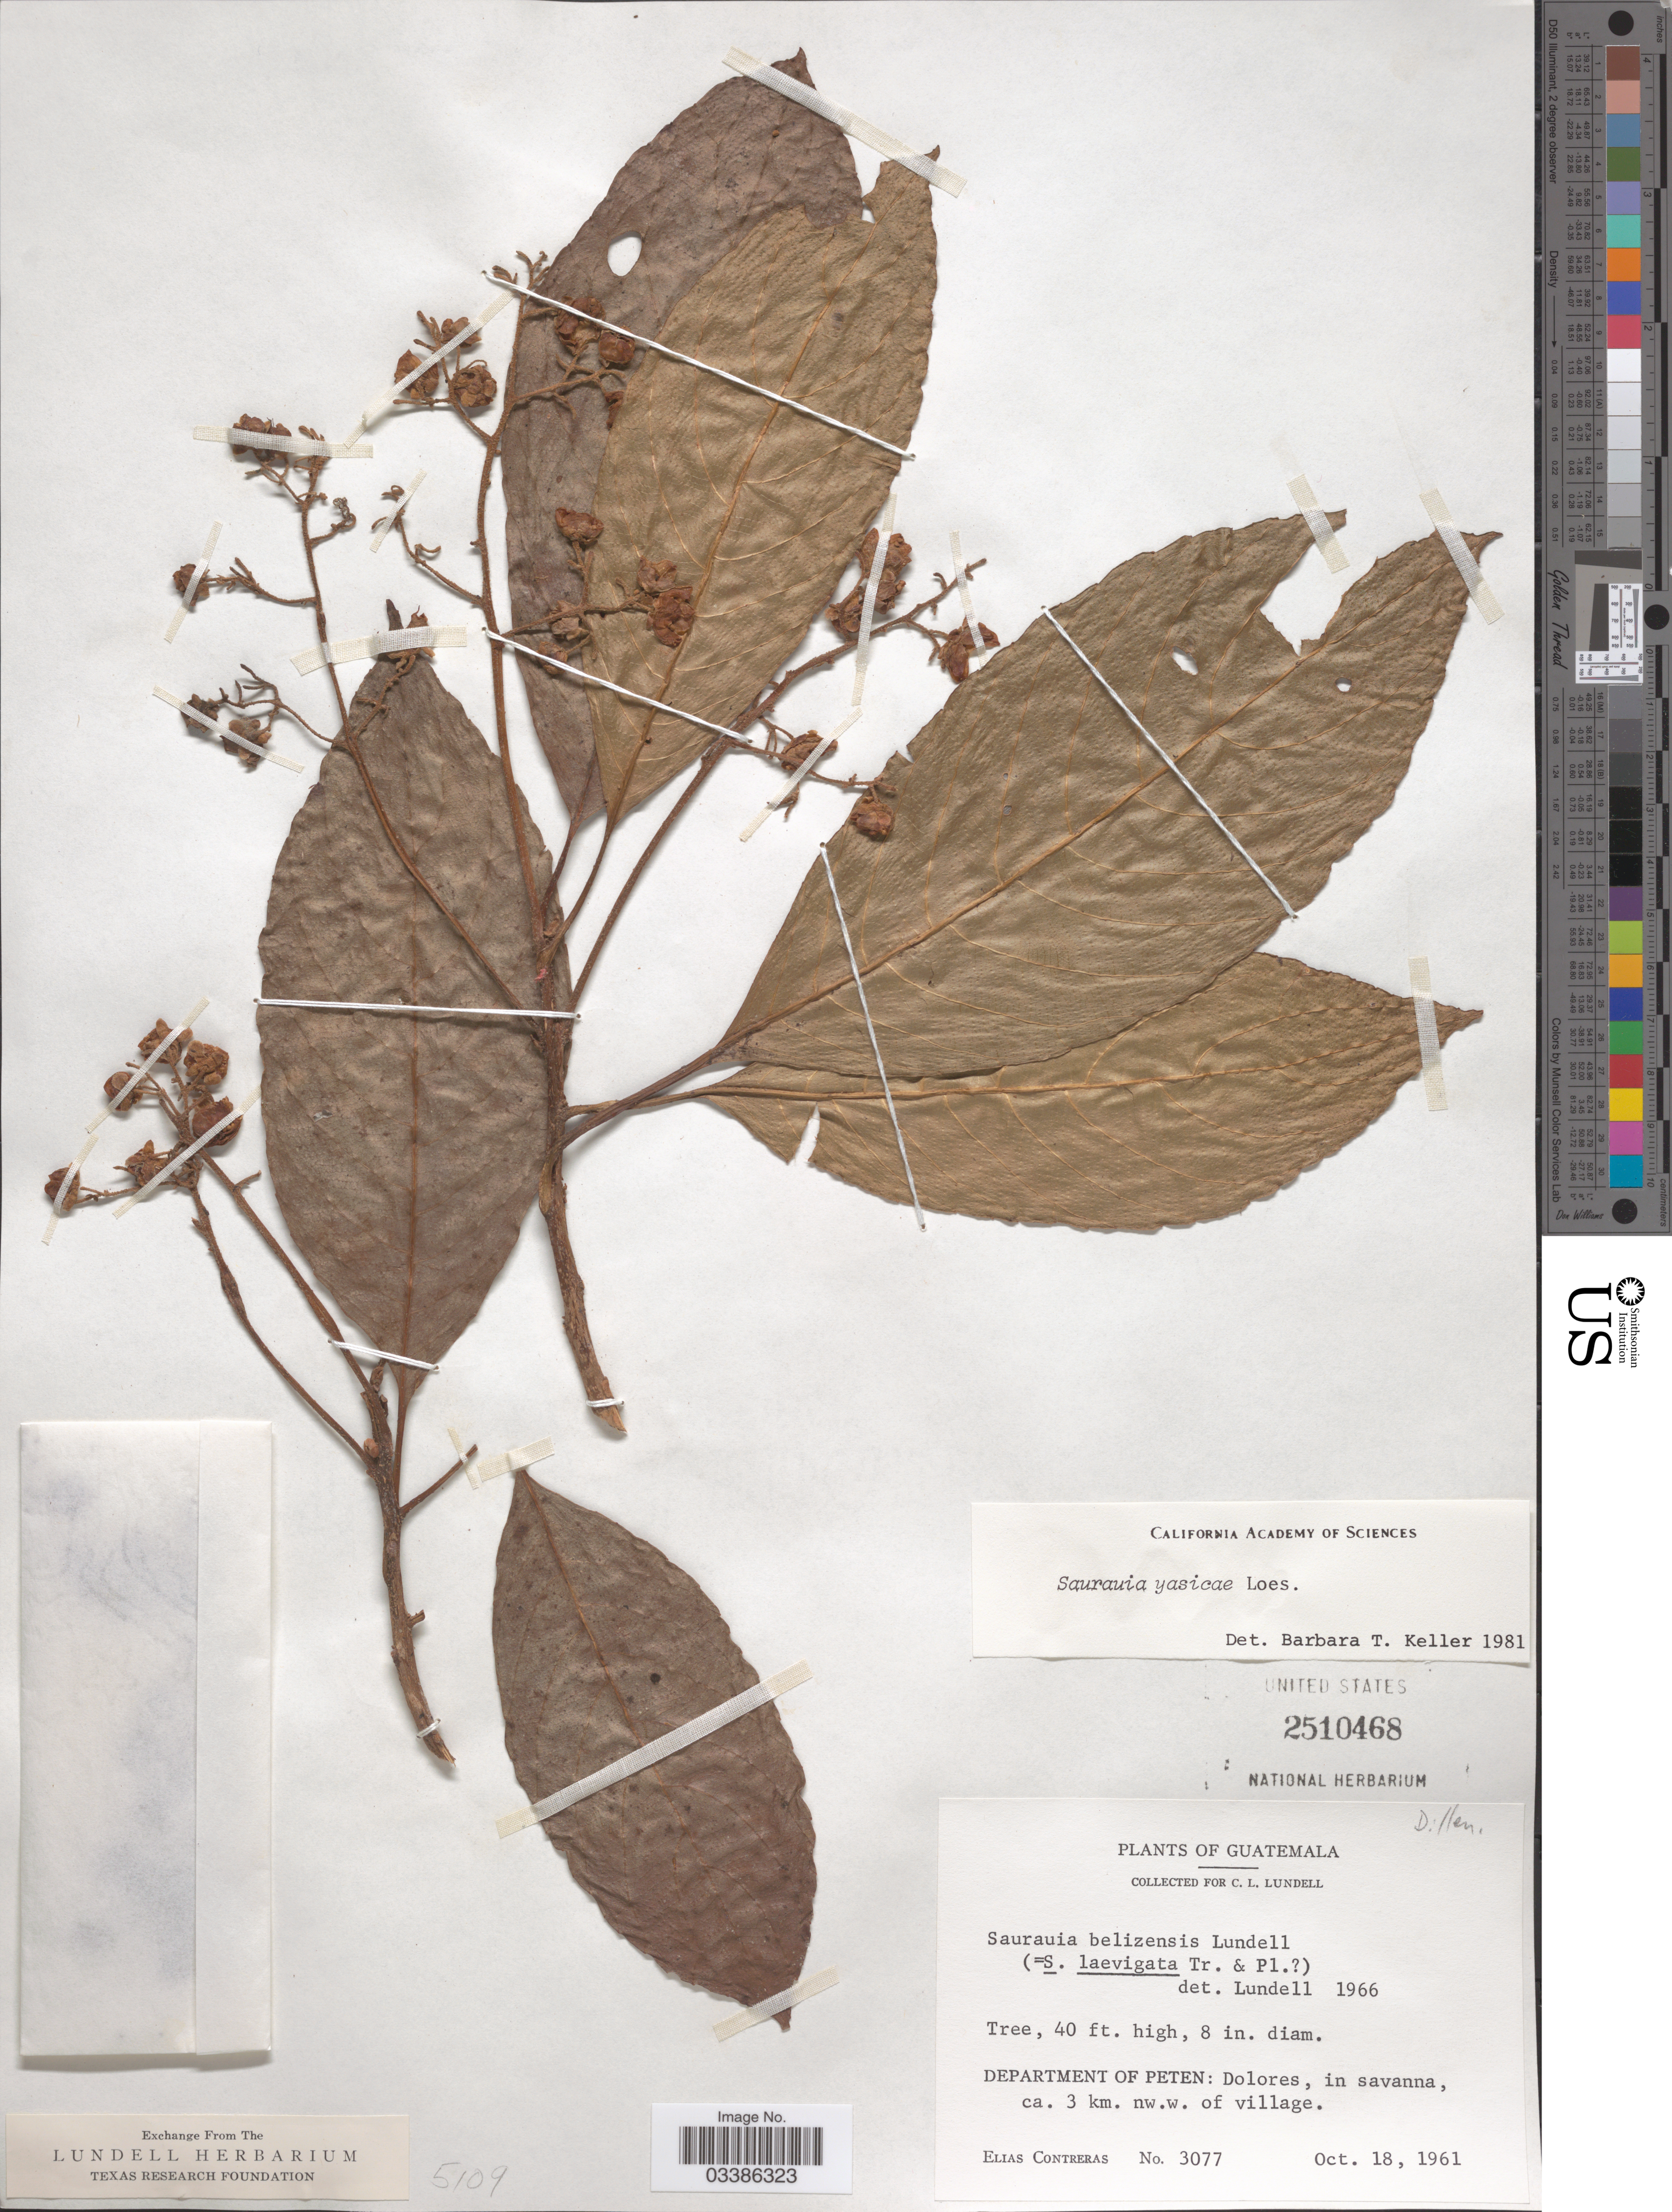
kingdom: Plantae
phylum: Tracheophyta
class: Magnoliopsida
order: Ericales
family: Actinidiaceae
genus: Saurauia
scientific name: Saurauia yasicae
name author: Loes.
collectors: E. Contreras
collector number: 3077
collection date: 1961-10-18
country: Guatemala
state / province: El Petén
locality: Department of Peten: Dolores, in savanna, ca. 3 km. nw. w. of village.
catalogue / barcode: US 2510468